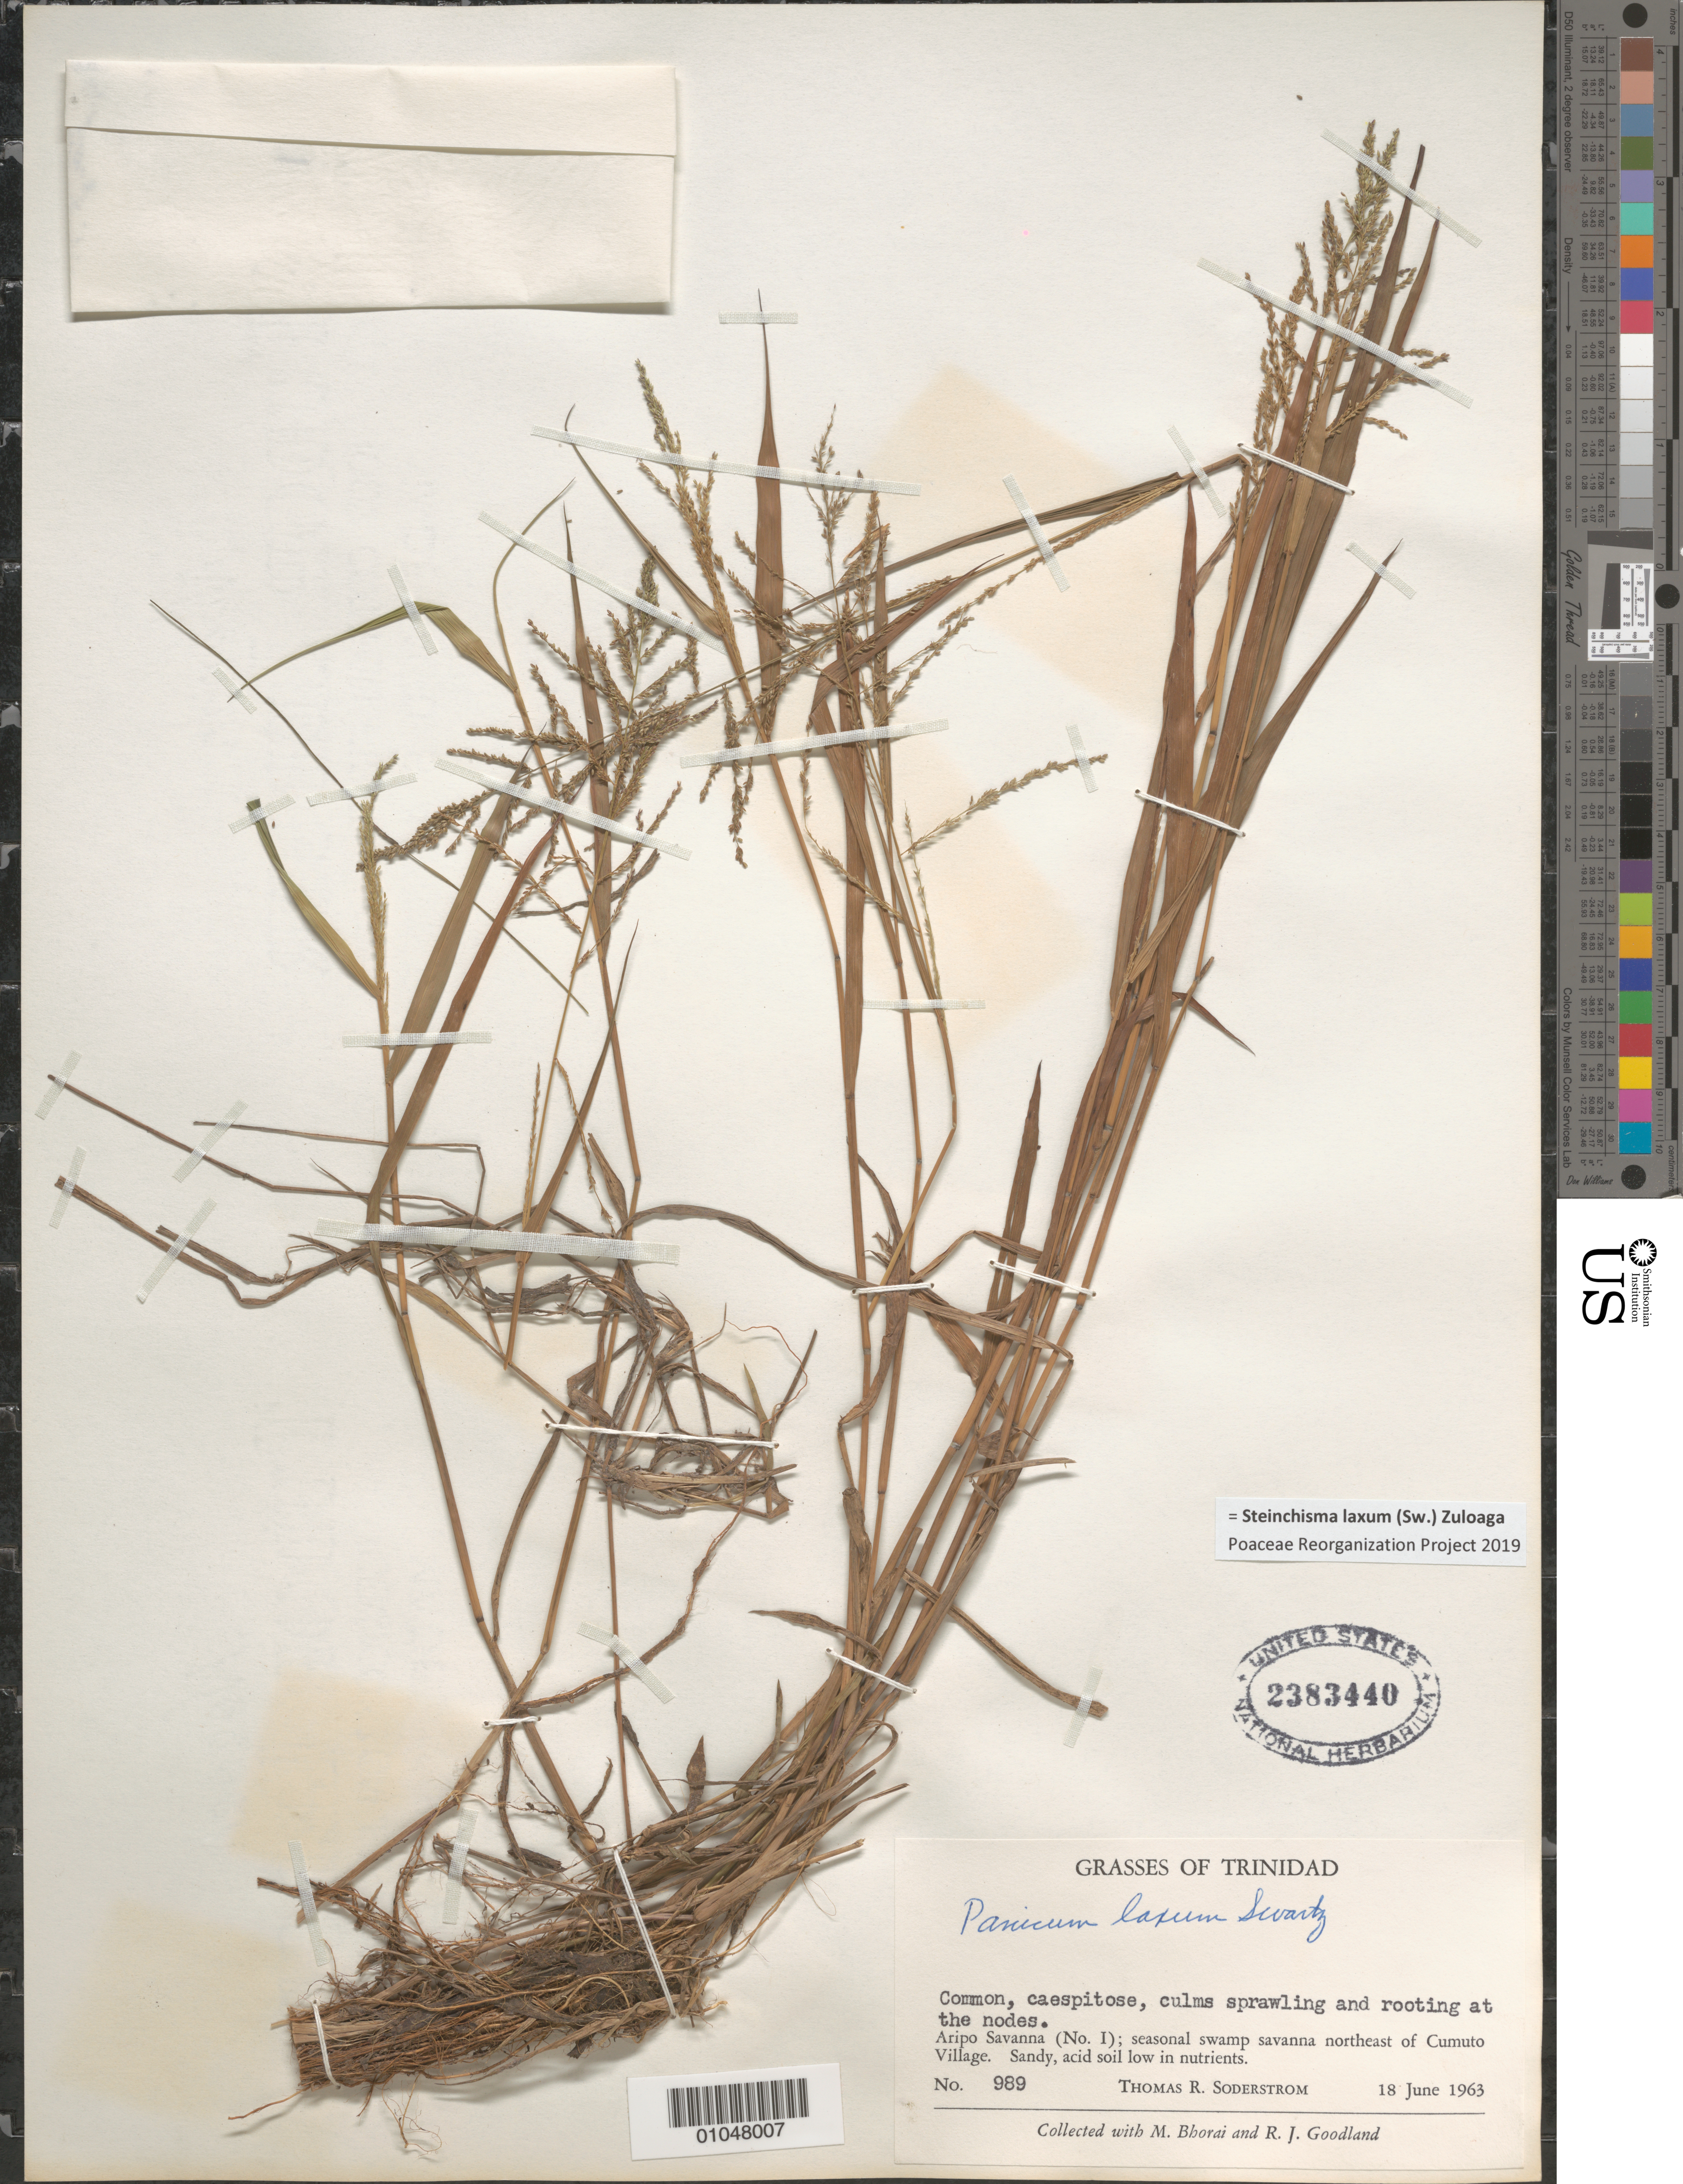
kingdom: Plantae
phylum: Tracheophyta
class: Liliopsida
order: Poales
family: Poaceae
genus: Panicum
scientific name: Panicum laxum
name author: Sw.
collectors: T. R. Soderstrom, M. Bhorai & R. Goodland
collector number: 989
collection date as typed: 18 Jun 1963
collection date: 1963-06-18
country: Trinidad and Tobago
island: Trinidad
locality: Aripo Savanna, seasonal swamp savanna NE of Cumuto Village.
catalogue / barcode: US 2383440